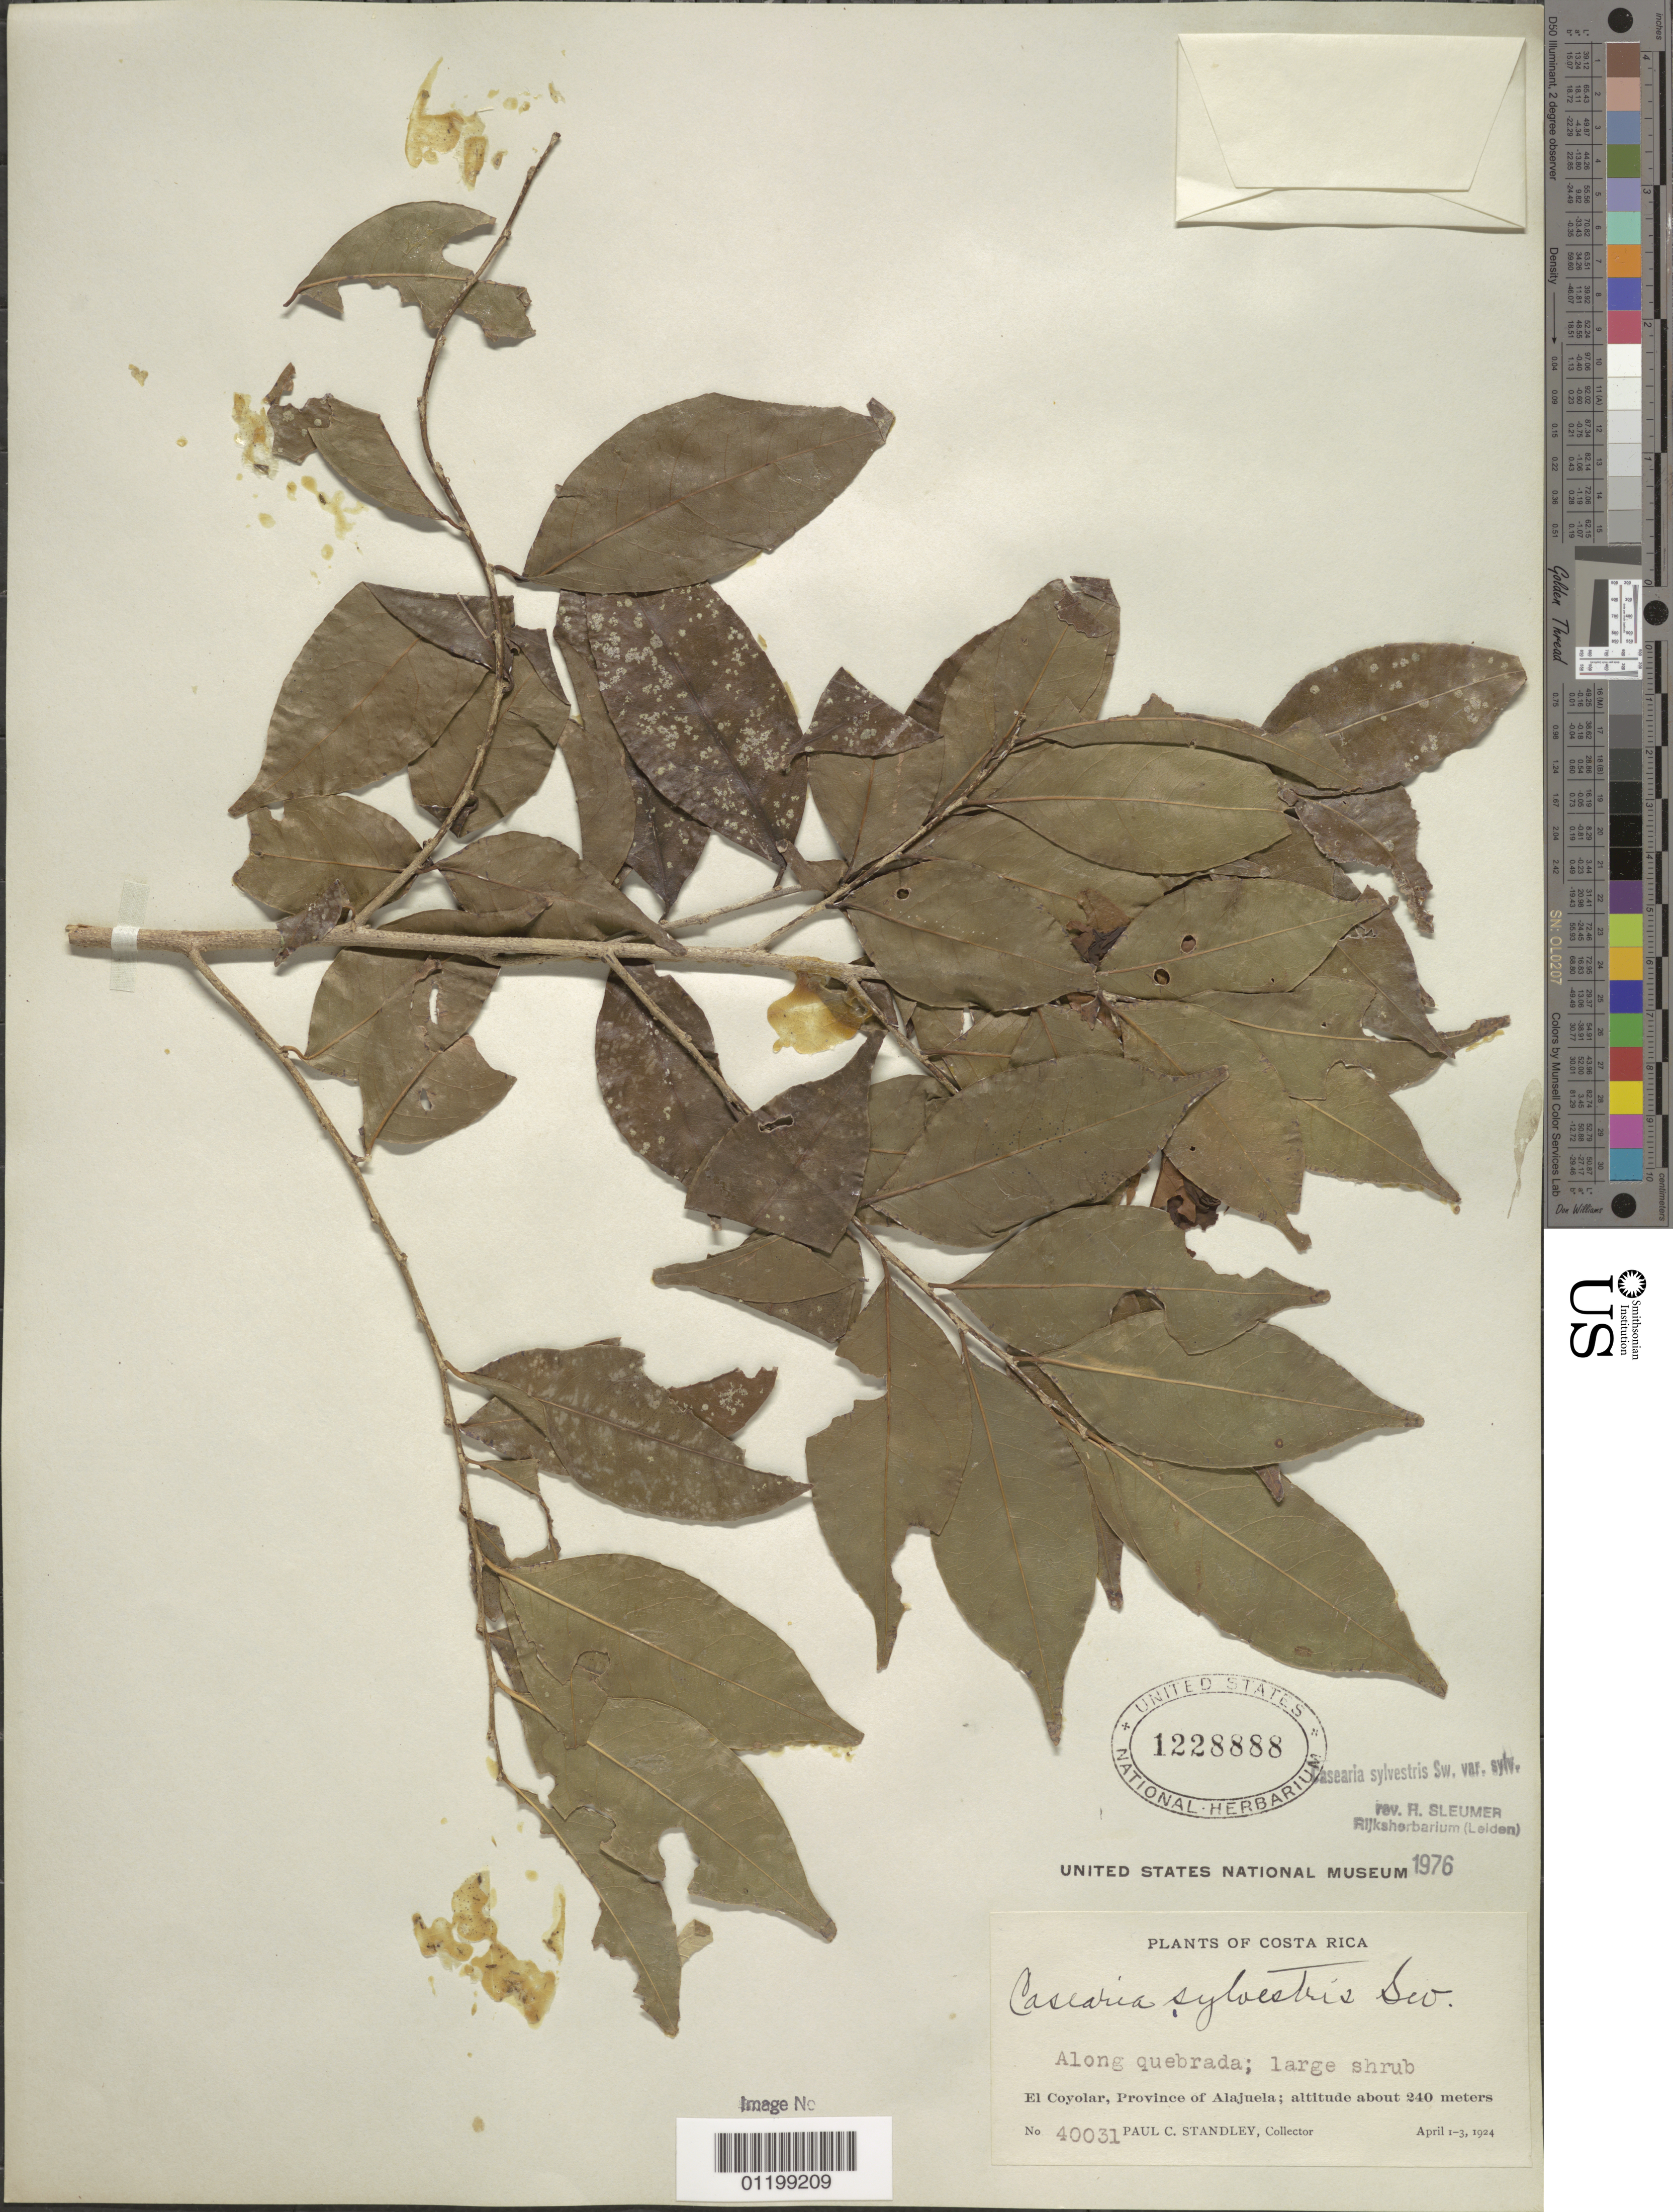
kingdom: Plantae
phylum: Tracheophyta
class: Magnoliopsida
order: Malpighiales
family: Salicaceae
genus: Casearia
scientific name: Casearia sylvestris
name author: Sw.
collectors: P. C. Standley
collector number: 40031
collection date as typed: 01 Apr 1924 to 03 Apr 1924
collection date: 1924-04-01/1924-04-03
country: Costa Rica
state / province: Alajuela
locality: El Coyolar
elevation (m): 240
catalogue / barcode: US 1228888